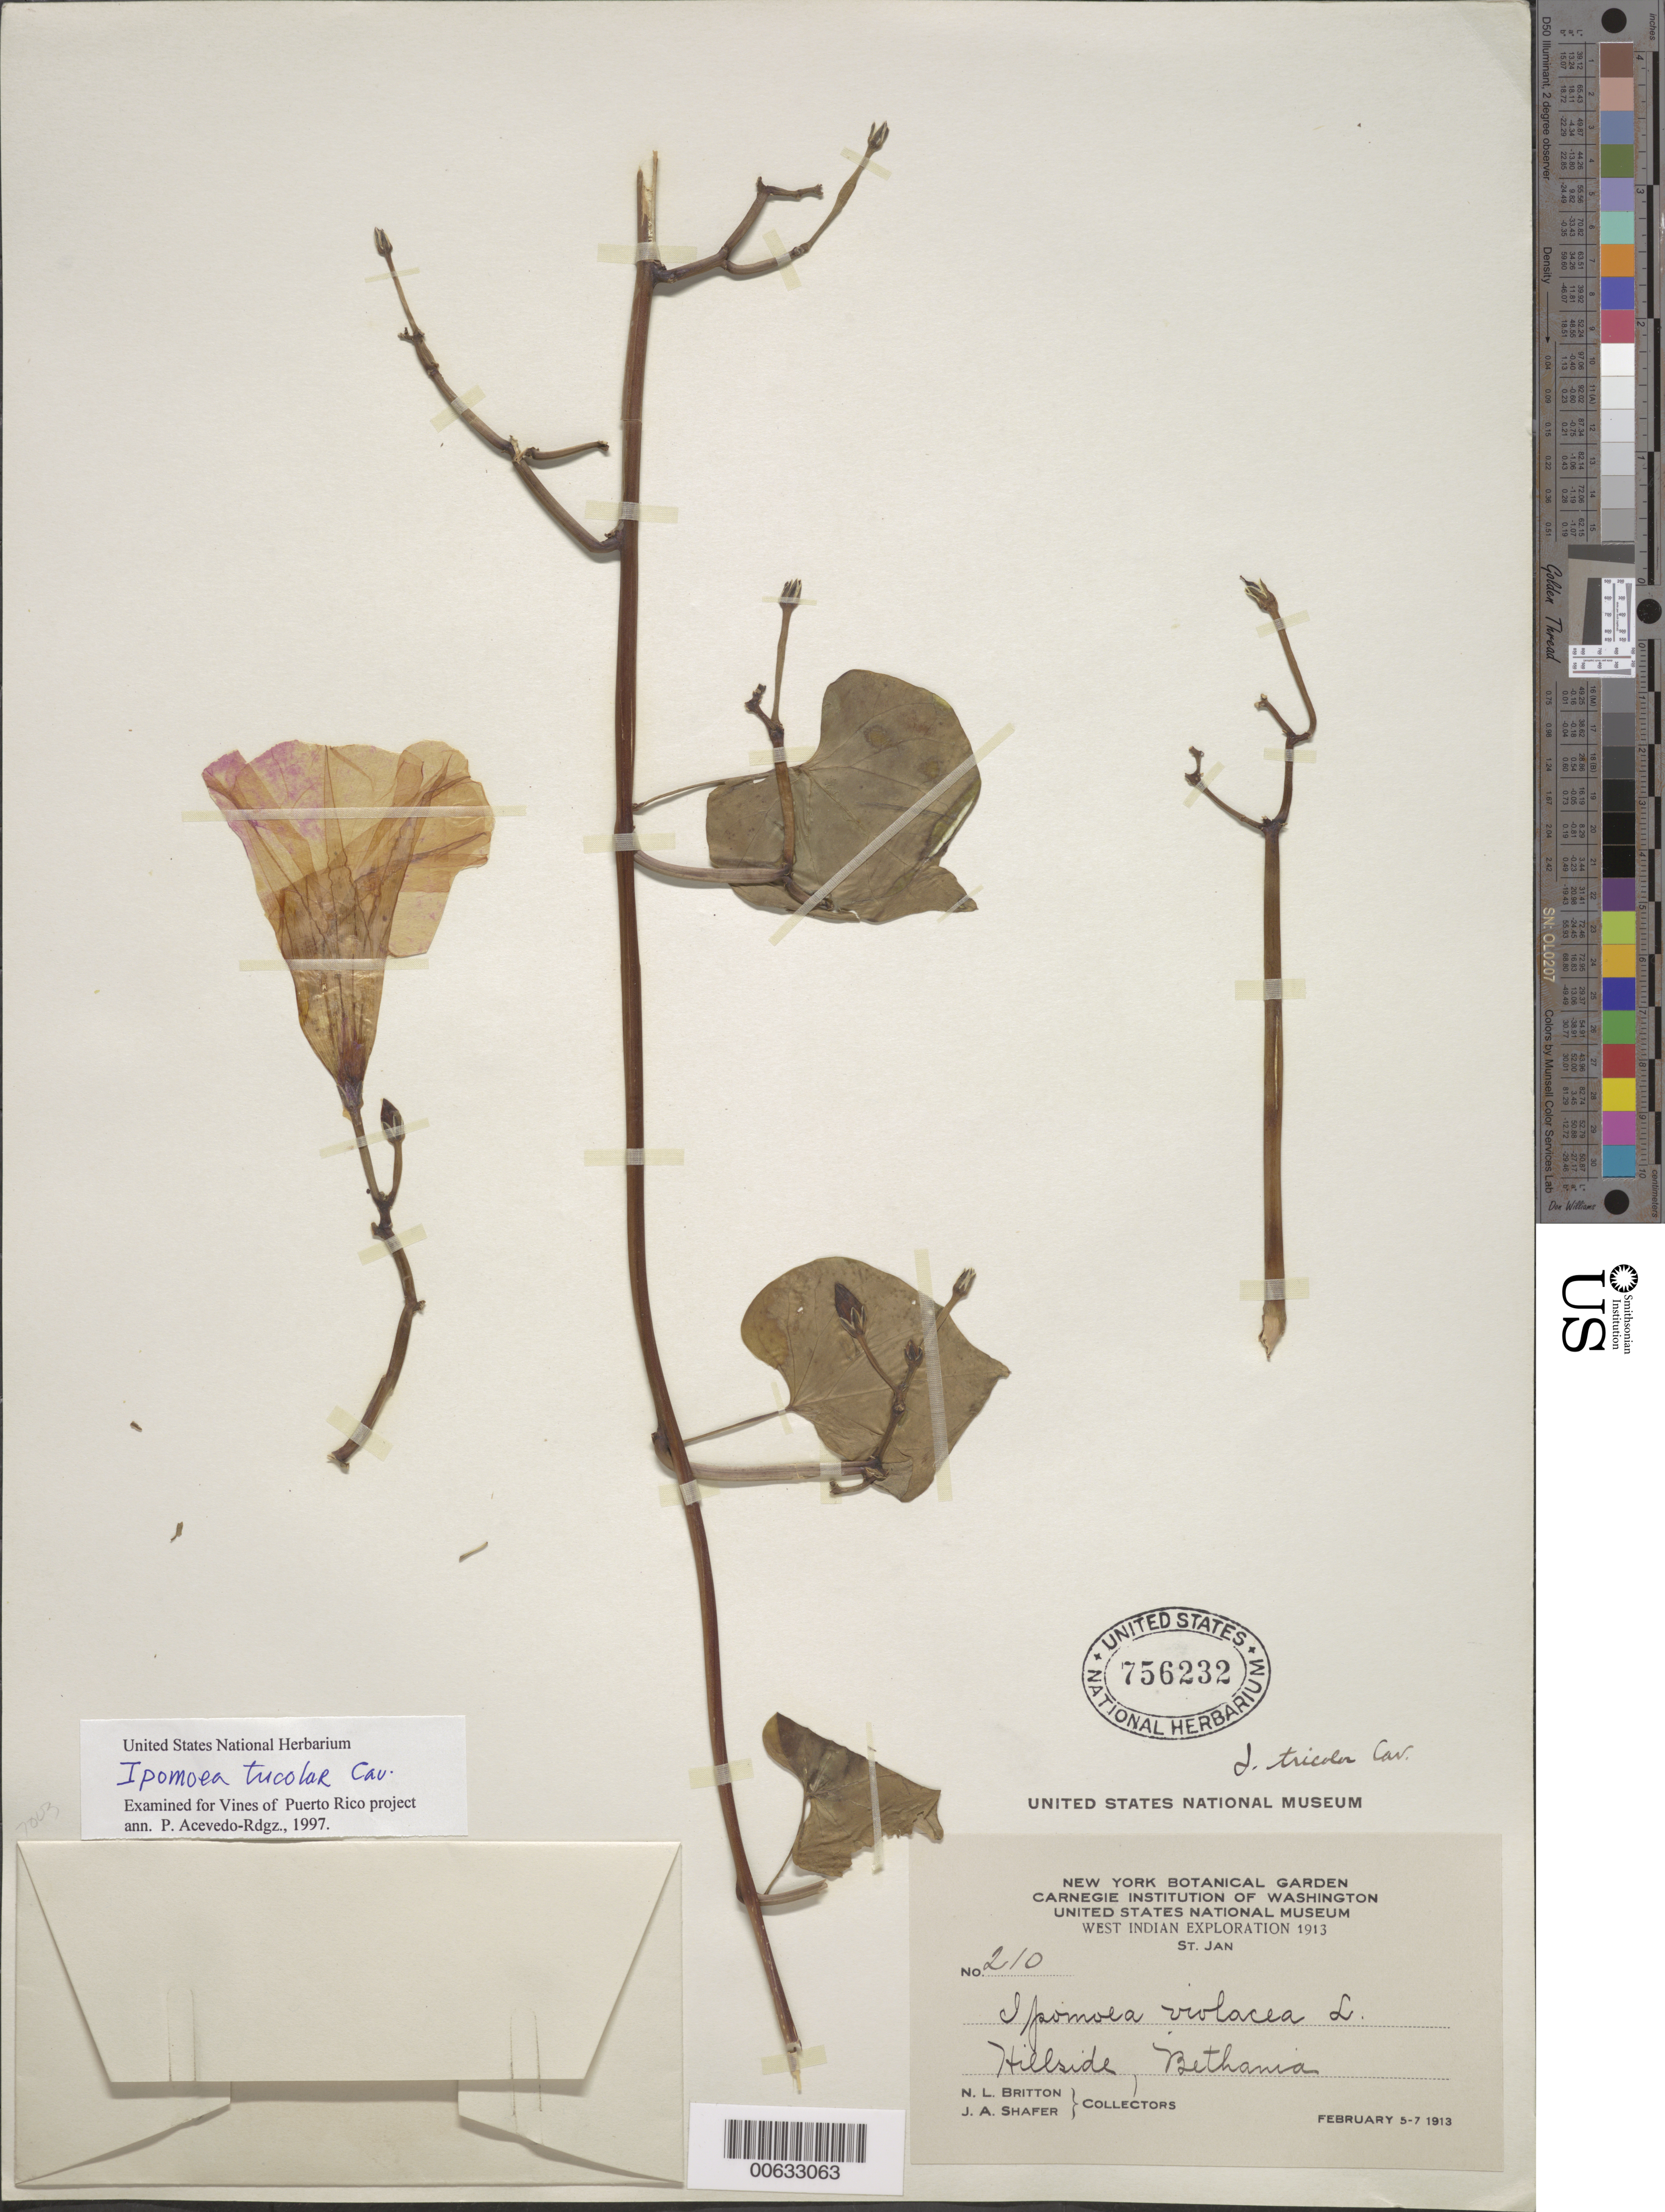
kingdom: Plantae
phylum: Tracheophyta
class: Magnoliopsida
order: Solanales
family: Convolvulaceae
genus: Ipomoea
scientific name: Ipomoea tricolor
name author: Cav.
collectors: N. Britton & J. A. Shafer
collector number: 210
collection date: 1913-02-05/1913-02-07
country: U.S. Virgin Islands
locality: West Indian, St. Jan, Hillside, Bethania.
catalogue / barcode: US 756232